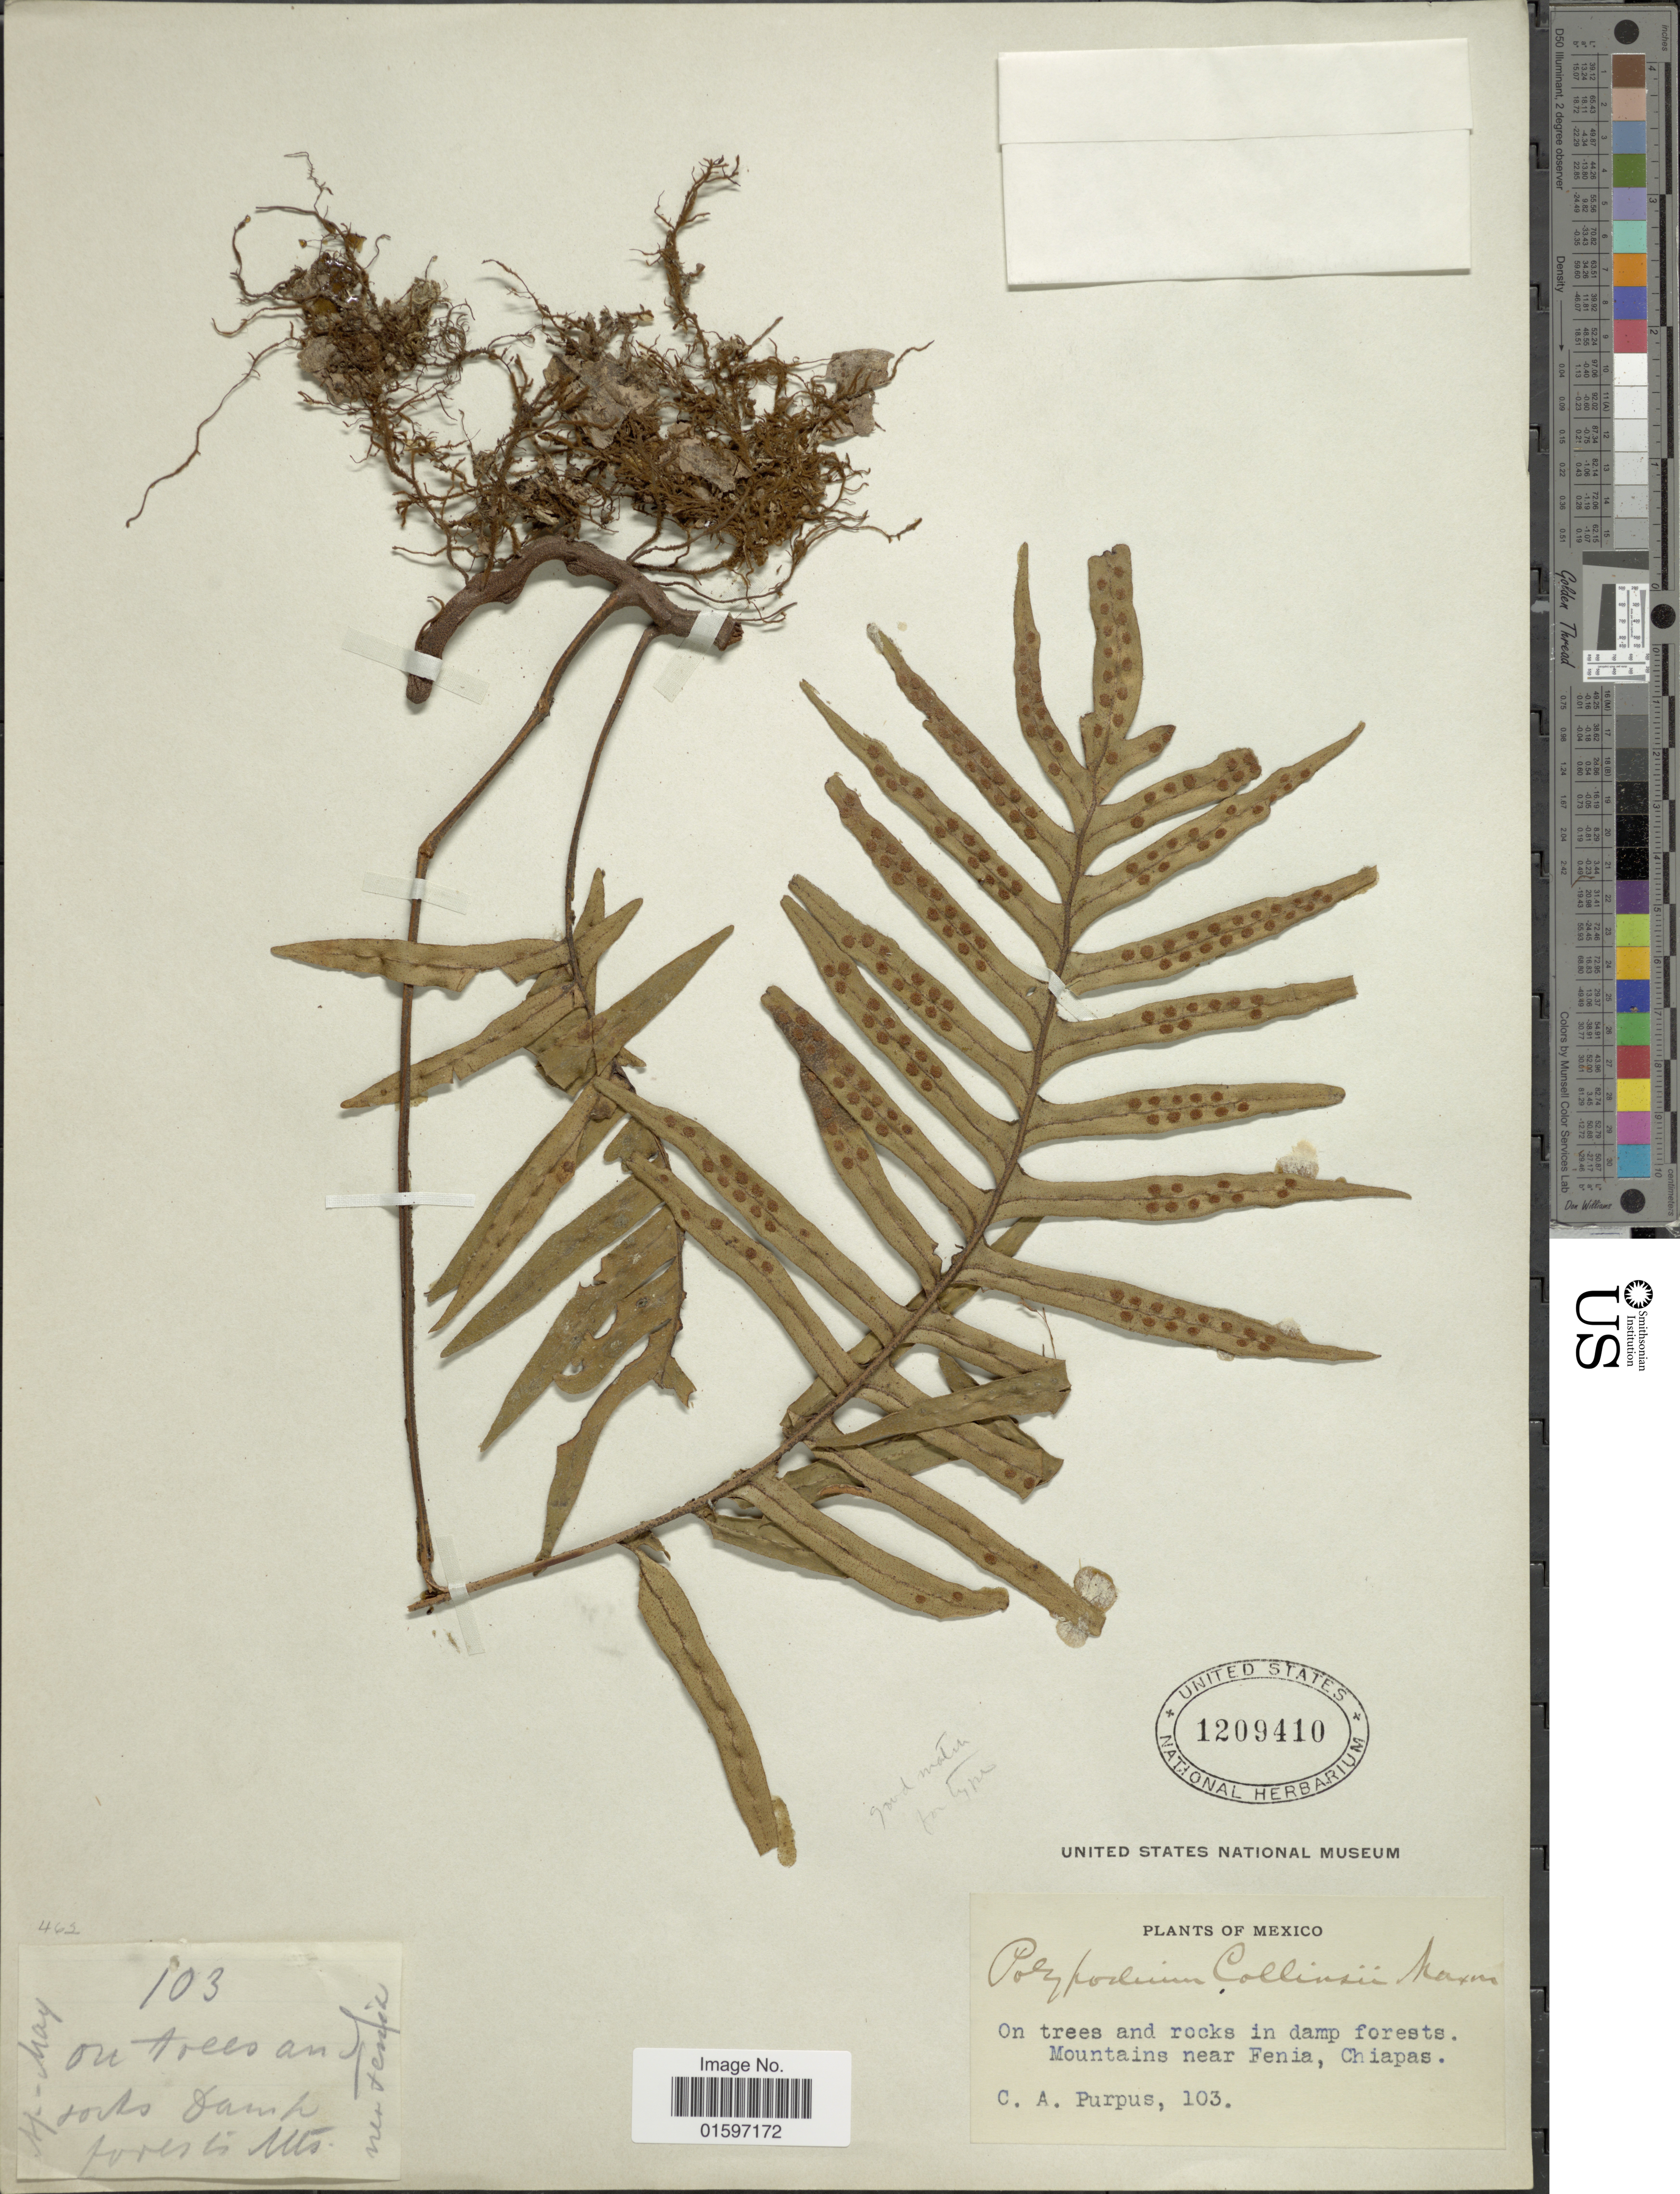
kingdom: Plantae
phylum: Tracheophyta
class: Polypodiopsida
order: Polypodiales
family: Polypodiaceae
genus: Pleopeltis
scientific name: Pleopeltis collinsii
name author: (Maxon)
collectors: C. A. Purpus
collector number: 103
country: Mexico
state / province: Chiapas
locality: Mexico, on trees and rocks in damp forests, Mountains near Fenia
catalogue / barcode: US 1209410